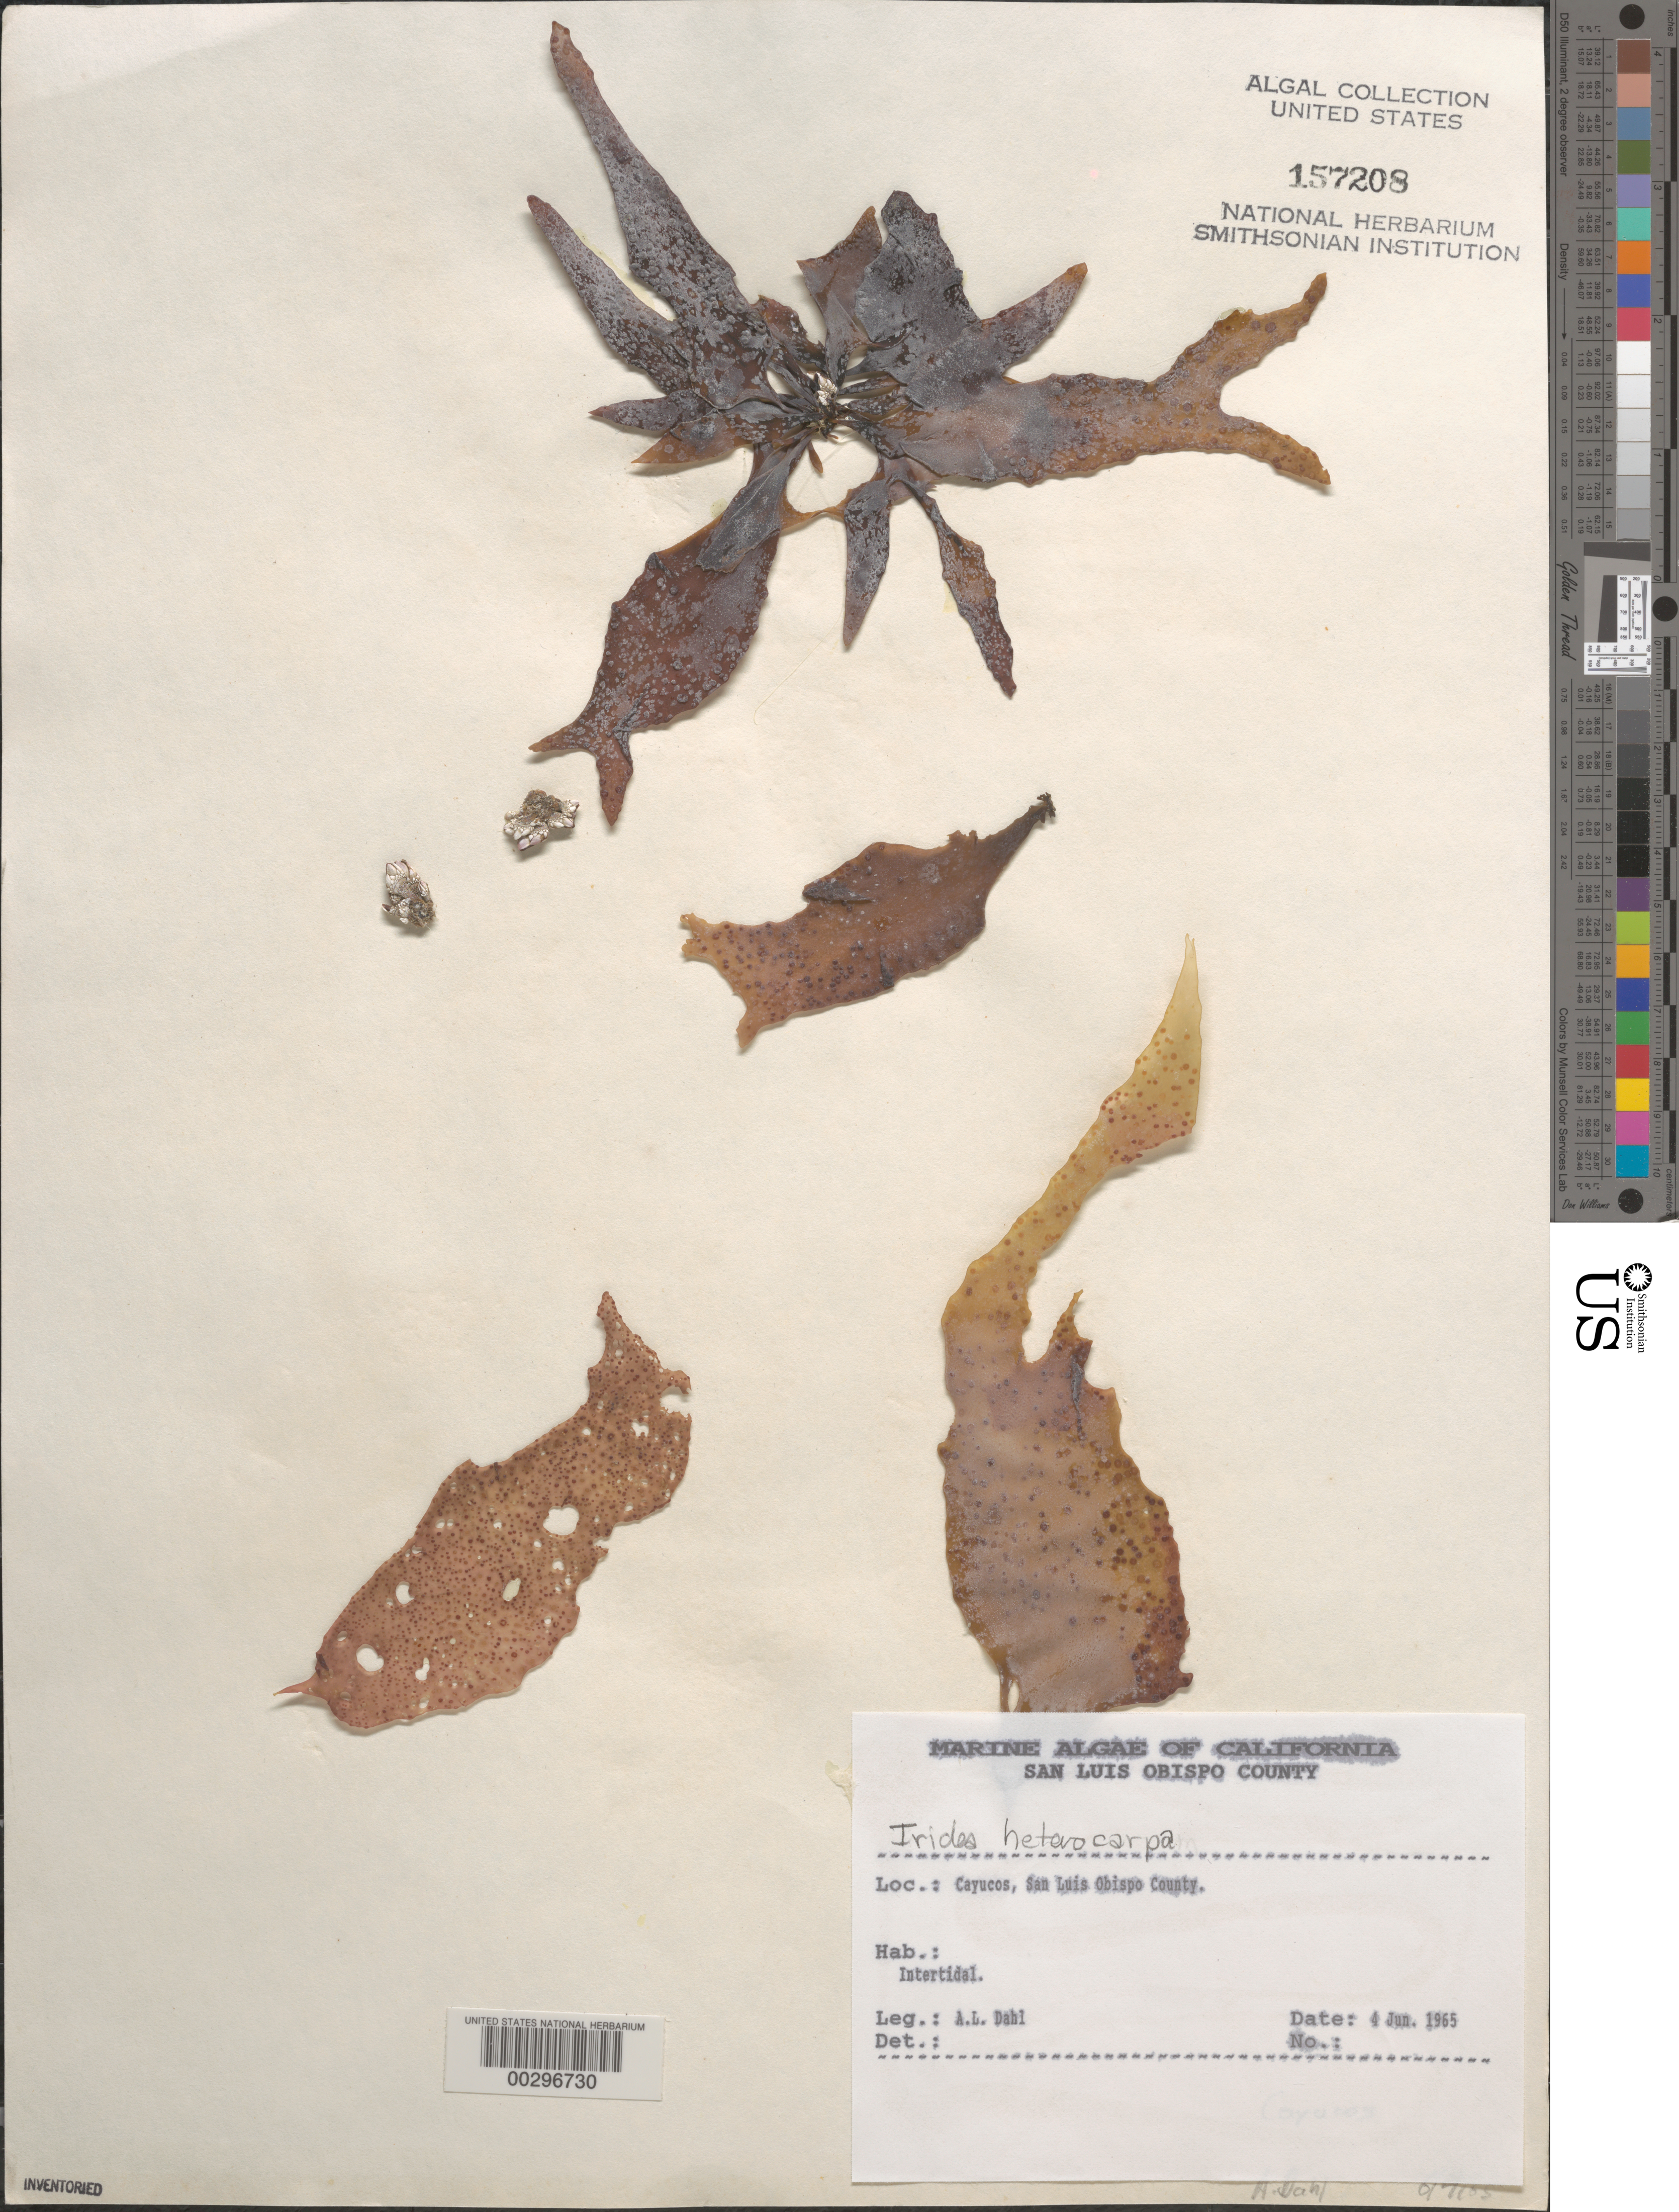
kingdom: Plantae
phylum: Rhodophyta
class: Florideophyceae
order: Gigartinales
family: Gigartinaceae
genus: Chondrus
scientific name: Chondrus crispus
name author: Stackh.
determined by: Algae name updating Project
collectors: A. Dahl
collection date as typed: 04 Jun 1965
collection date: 1965-06-04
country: United States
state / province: California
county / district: San Luis Obispo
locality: Cayucos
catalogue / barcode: US 157208